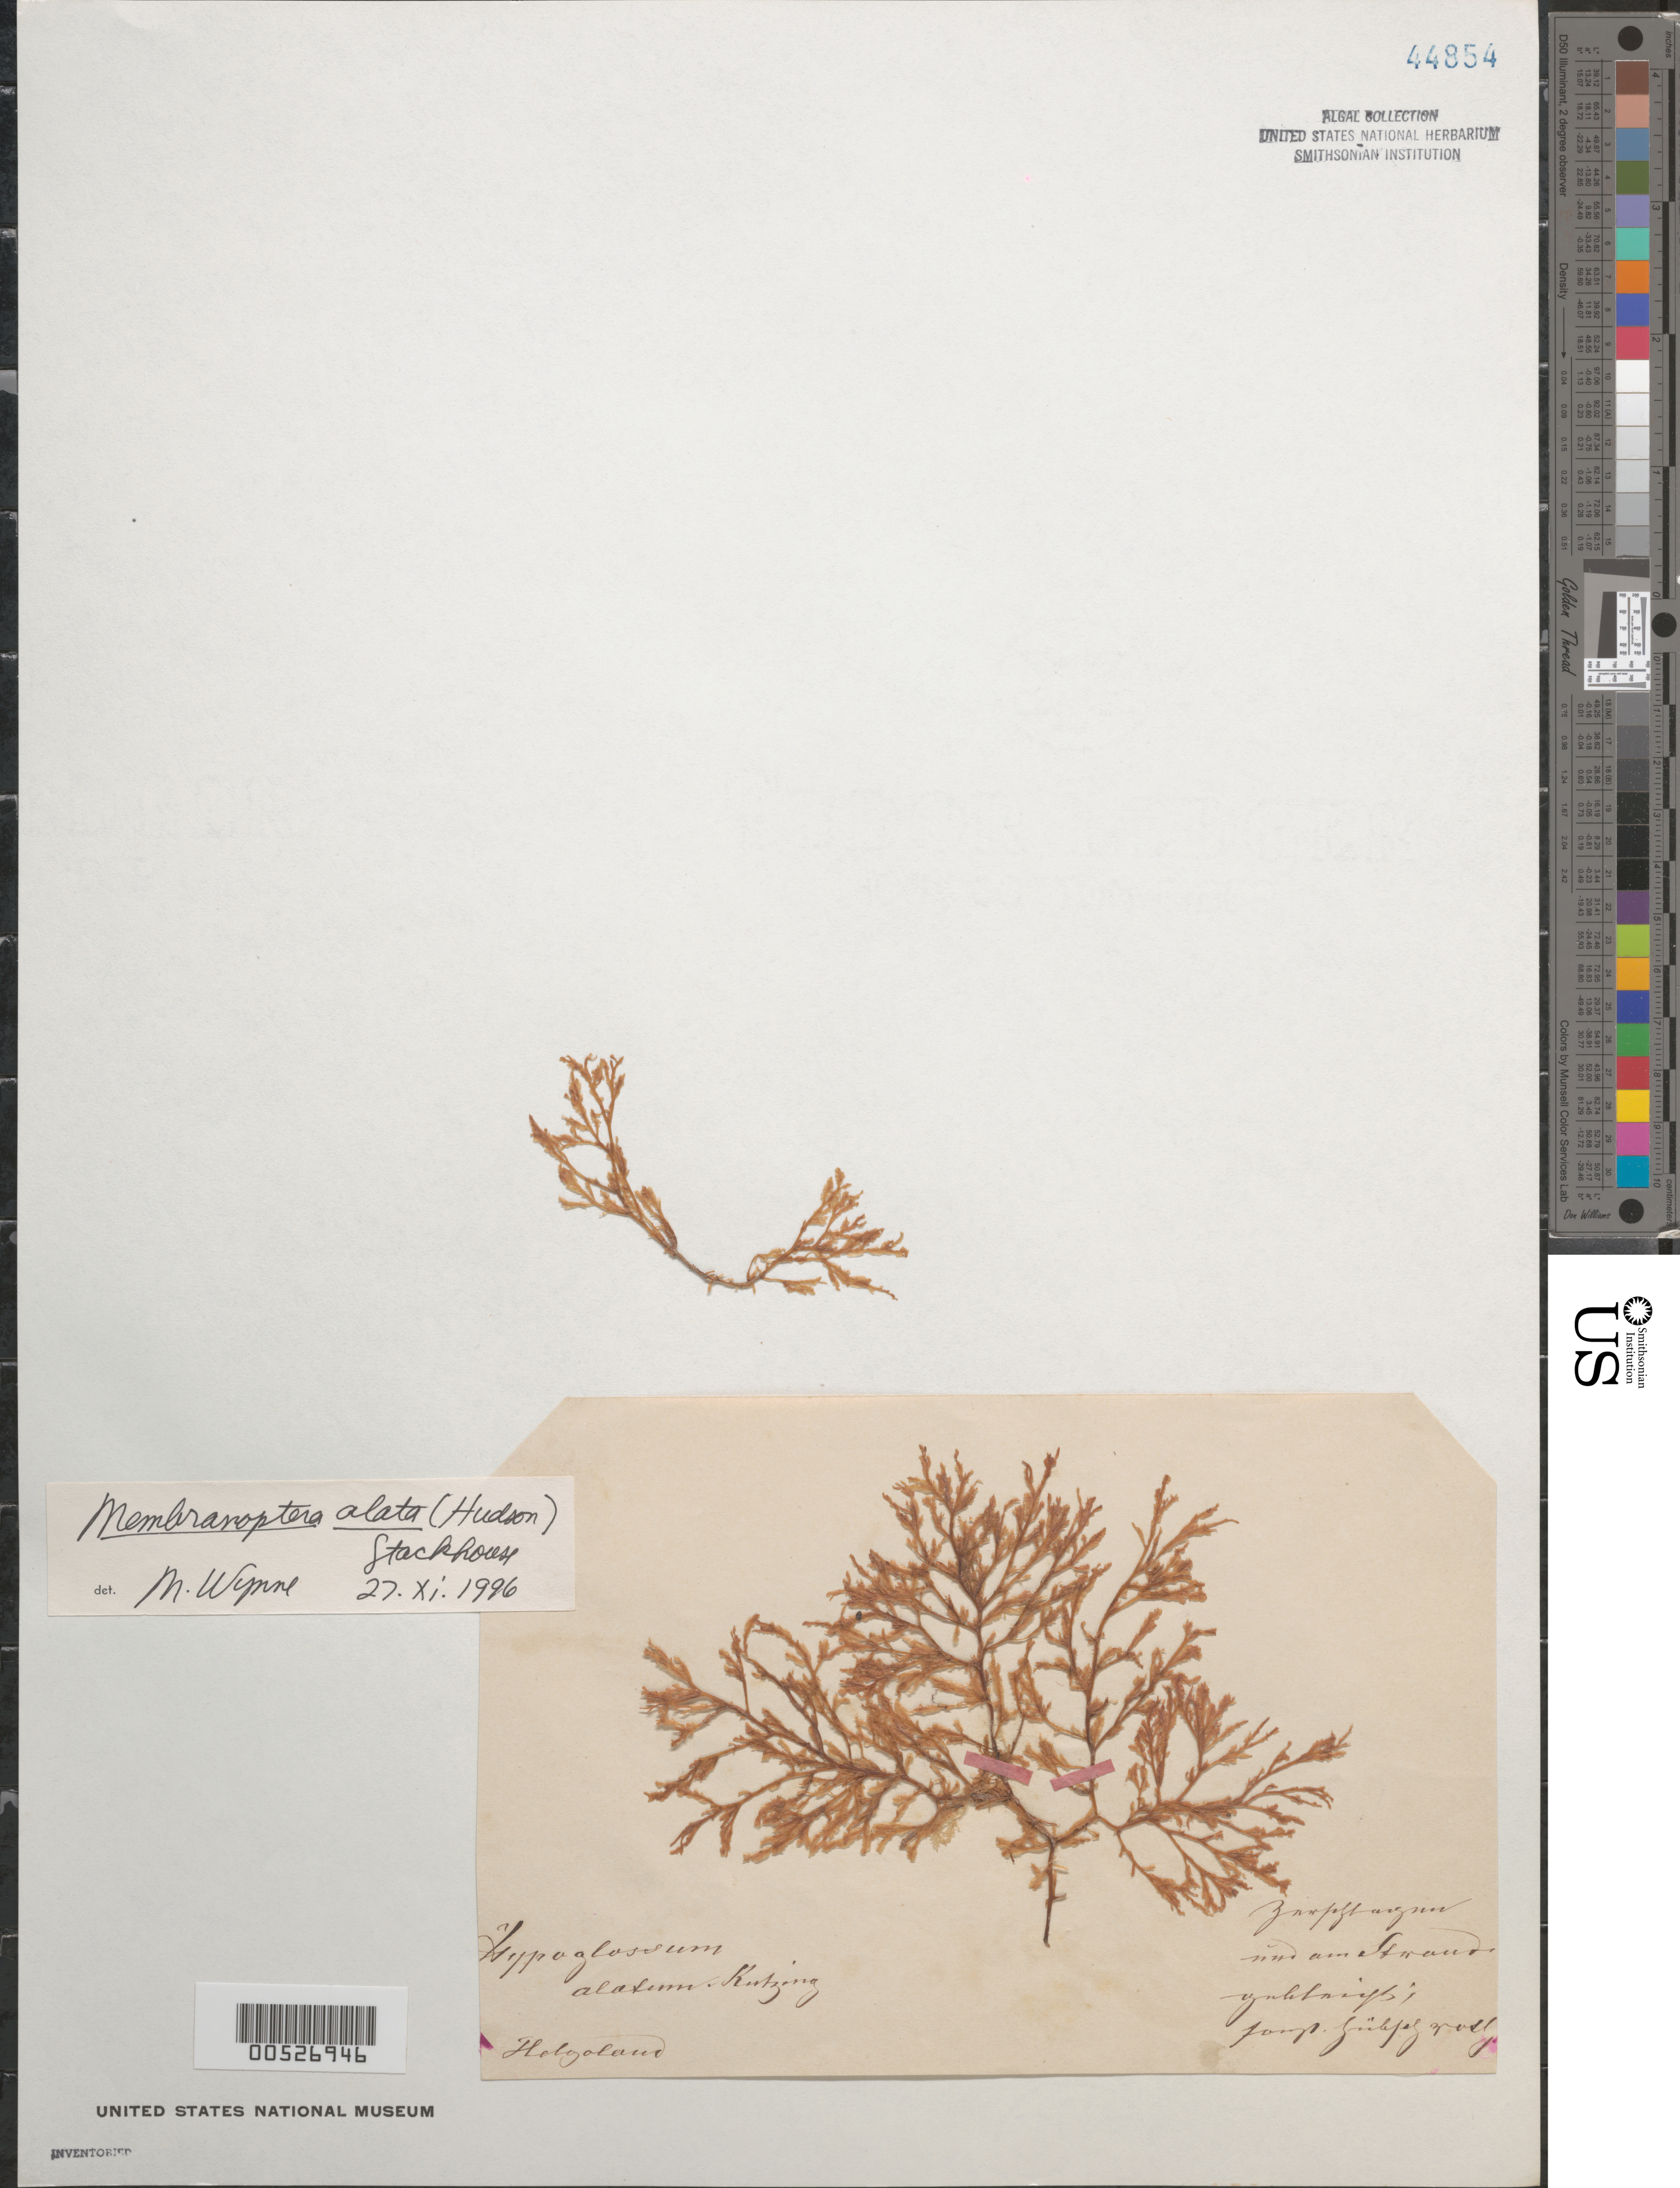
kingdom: Plantae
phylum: Rhodophyta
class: Florideophyceae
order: Ceramiales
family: Delesseriaceae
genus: Membranoptera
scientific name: Membranoptera alata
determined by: Wynne, M. J.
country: Germany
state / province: Schleswig-Holstein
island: Helgoland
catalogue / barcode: US 44854